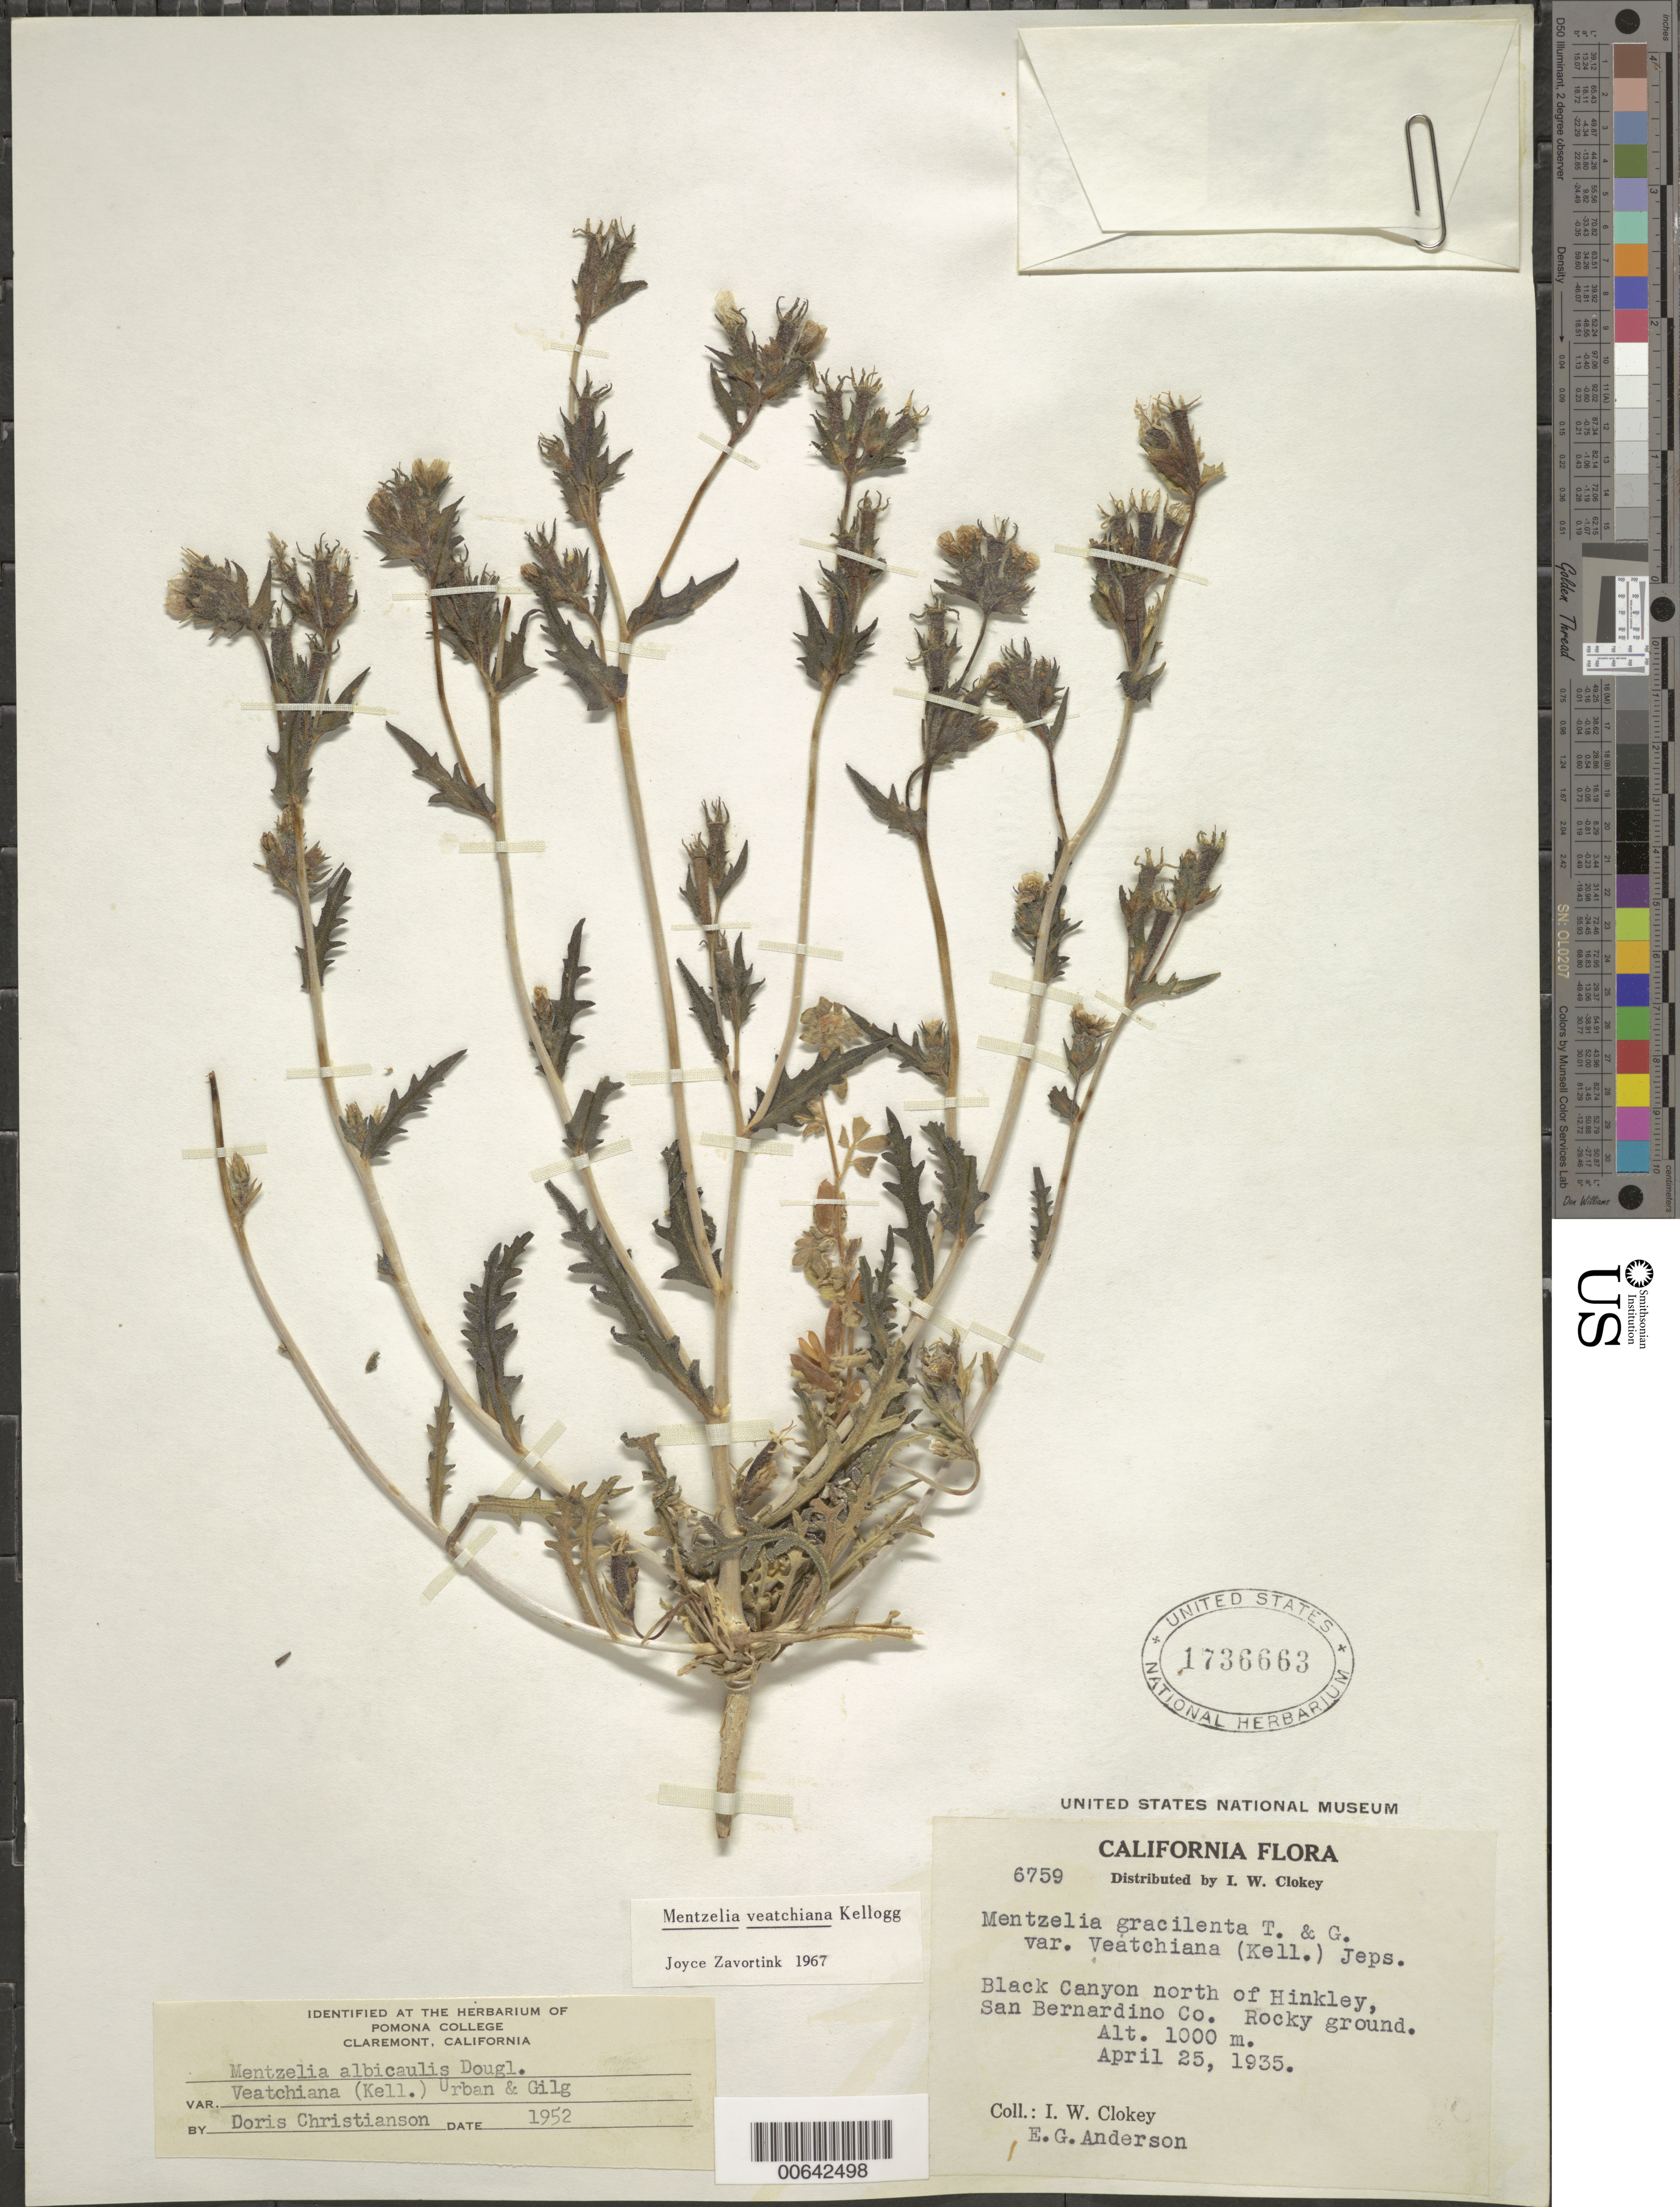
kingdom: Plantae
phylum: Tracheophyta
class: Magnoliopsida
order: Cornales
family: Loasaceae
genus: Mentzelia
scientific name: Mentzelia veatchiana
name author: Kellogg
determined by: Zavortink, J. E.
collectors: I. W. Clokey & E. G. Anderson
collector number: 6759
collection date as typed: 25 Apr 1935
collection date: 1935-04-25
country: United States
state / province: California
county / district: San Bernardino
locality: Black Canyon north of Hinkley.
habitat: Rocky ground.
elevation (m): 1000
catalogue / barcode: US 1736663